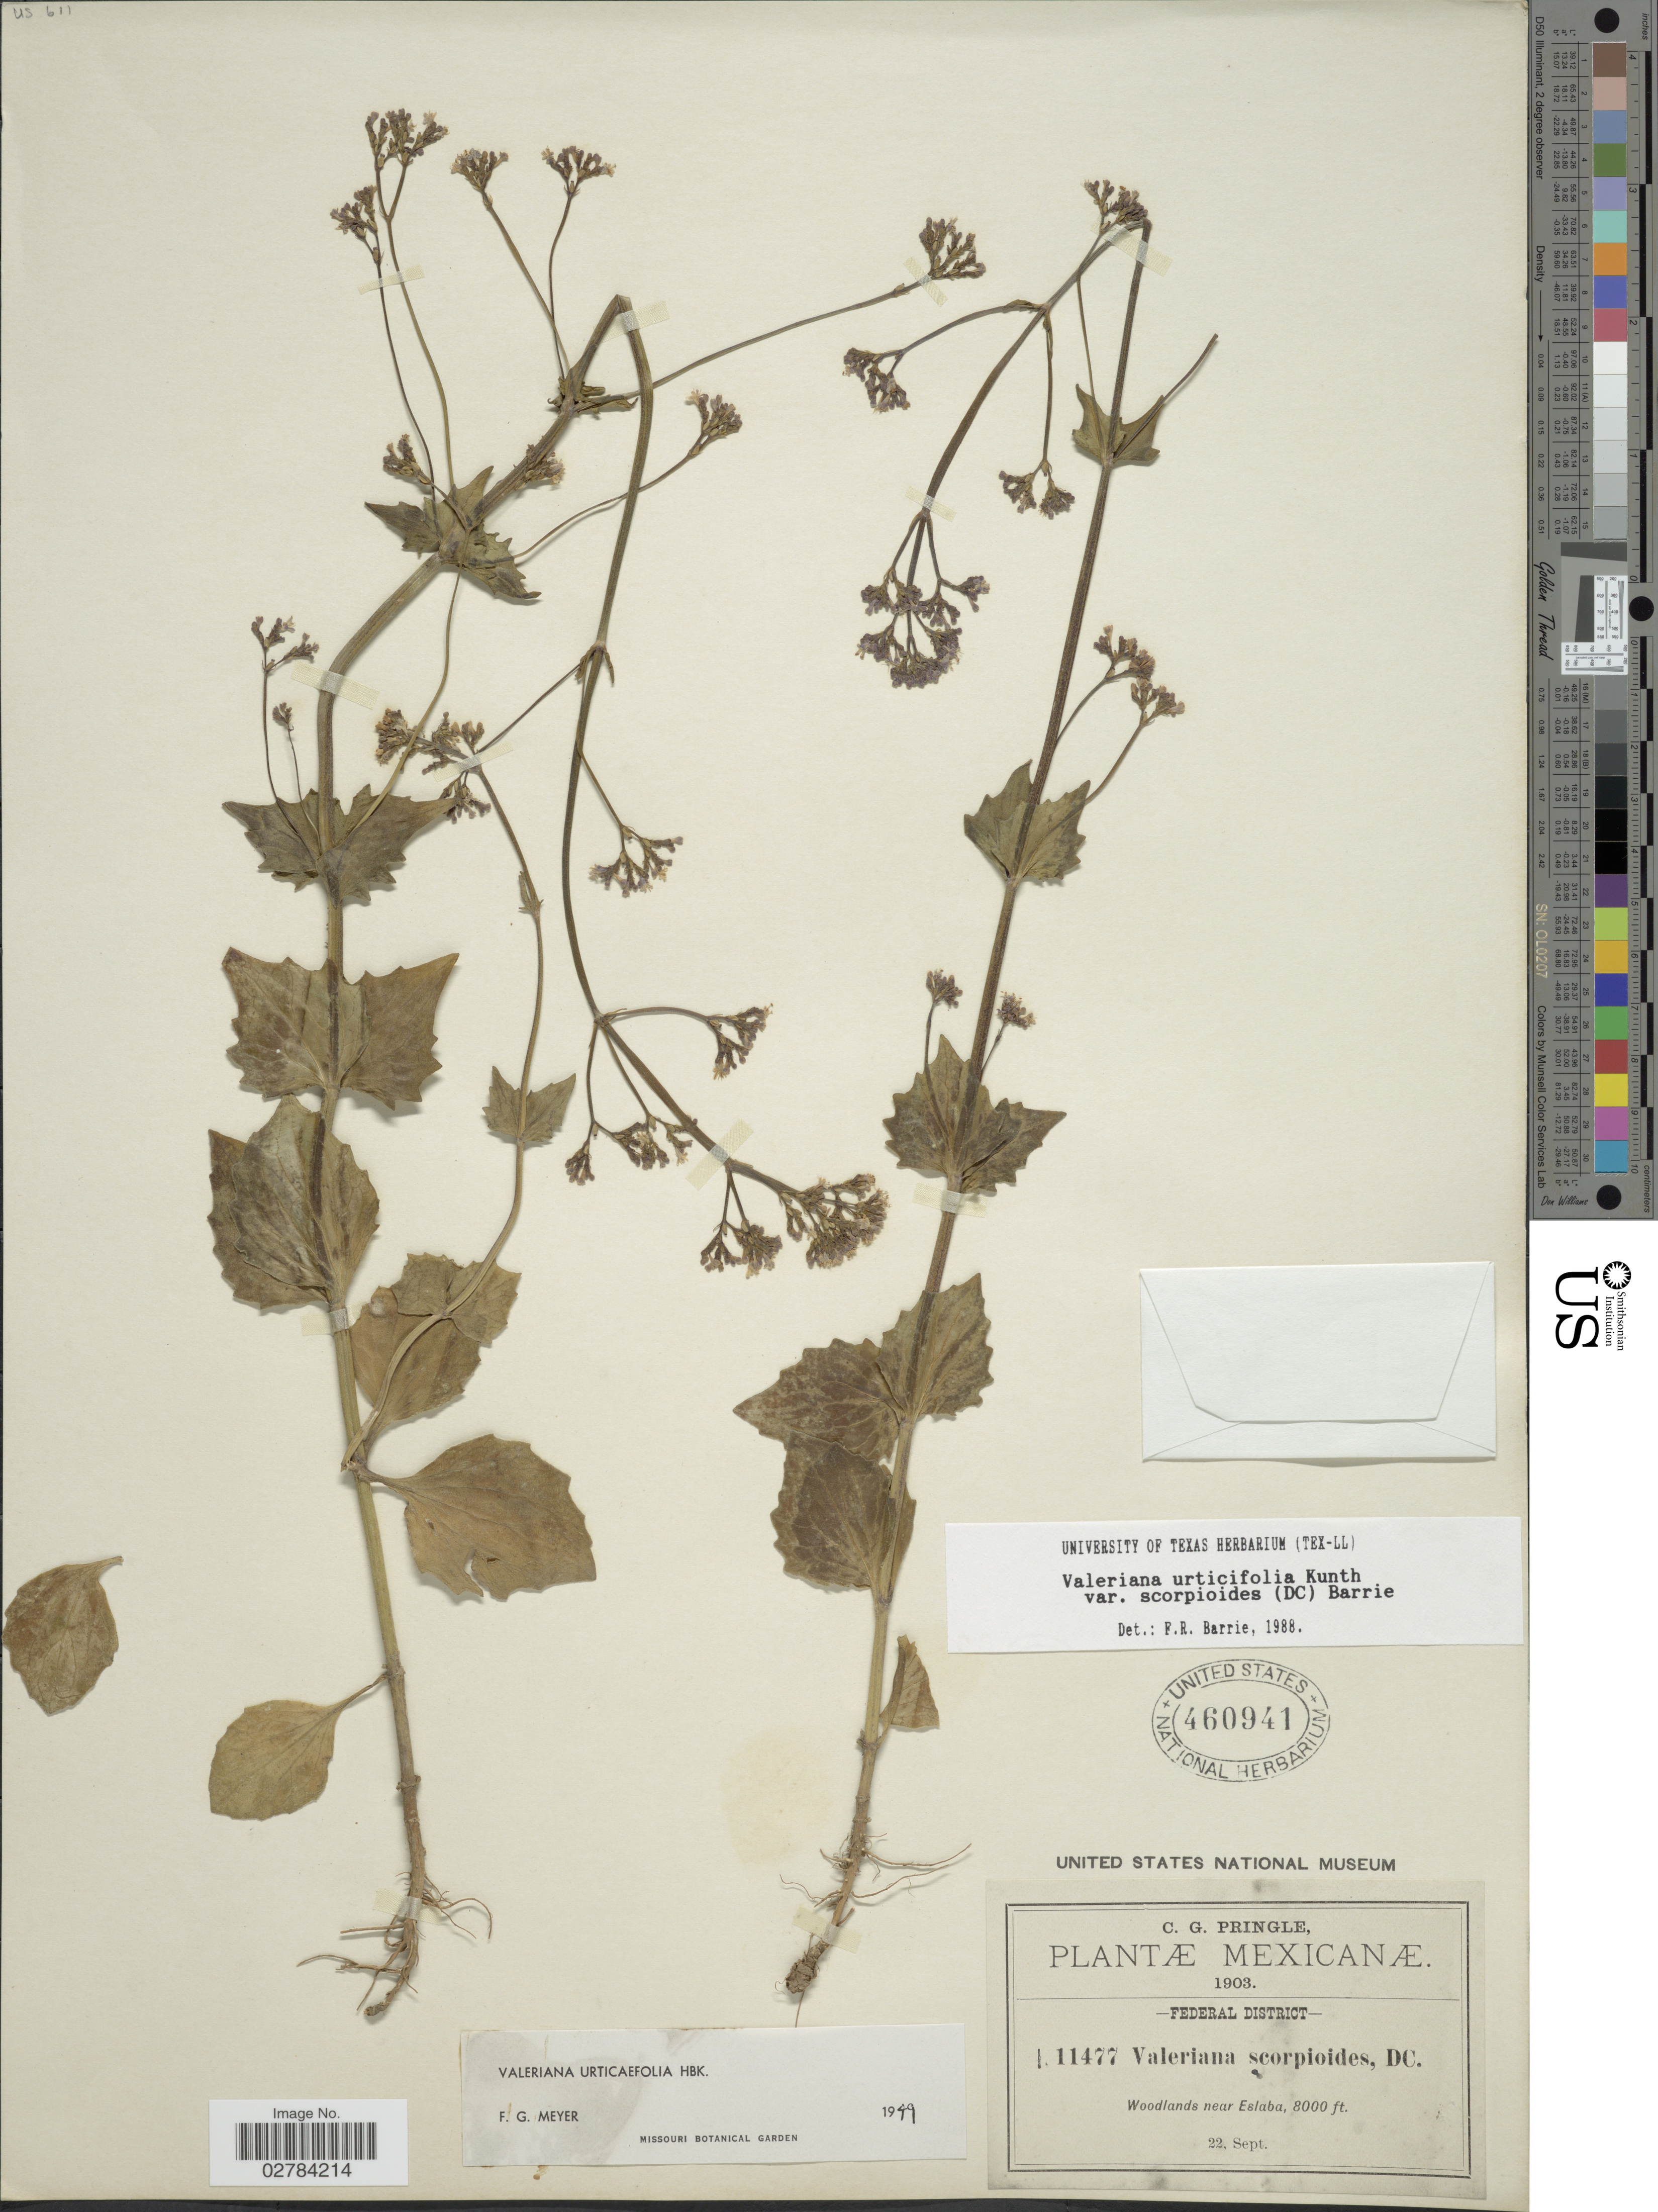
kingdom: Plantae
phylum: Tracheophyta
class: Magnoliopsida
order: Dipsacales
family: Caprifoliaceae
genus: Valeriana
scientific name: Valeriana urticifolia var. scorpioides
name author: (DC.) Barrie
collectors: C. G. Pringle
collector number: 11477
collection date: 1903-09-22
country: Mexico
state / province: Distrito Federal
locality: Federal District. Woodlands near Eslaba.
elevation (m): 2438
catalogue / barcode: US 460941